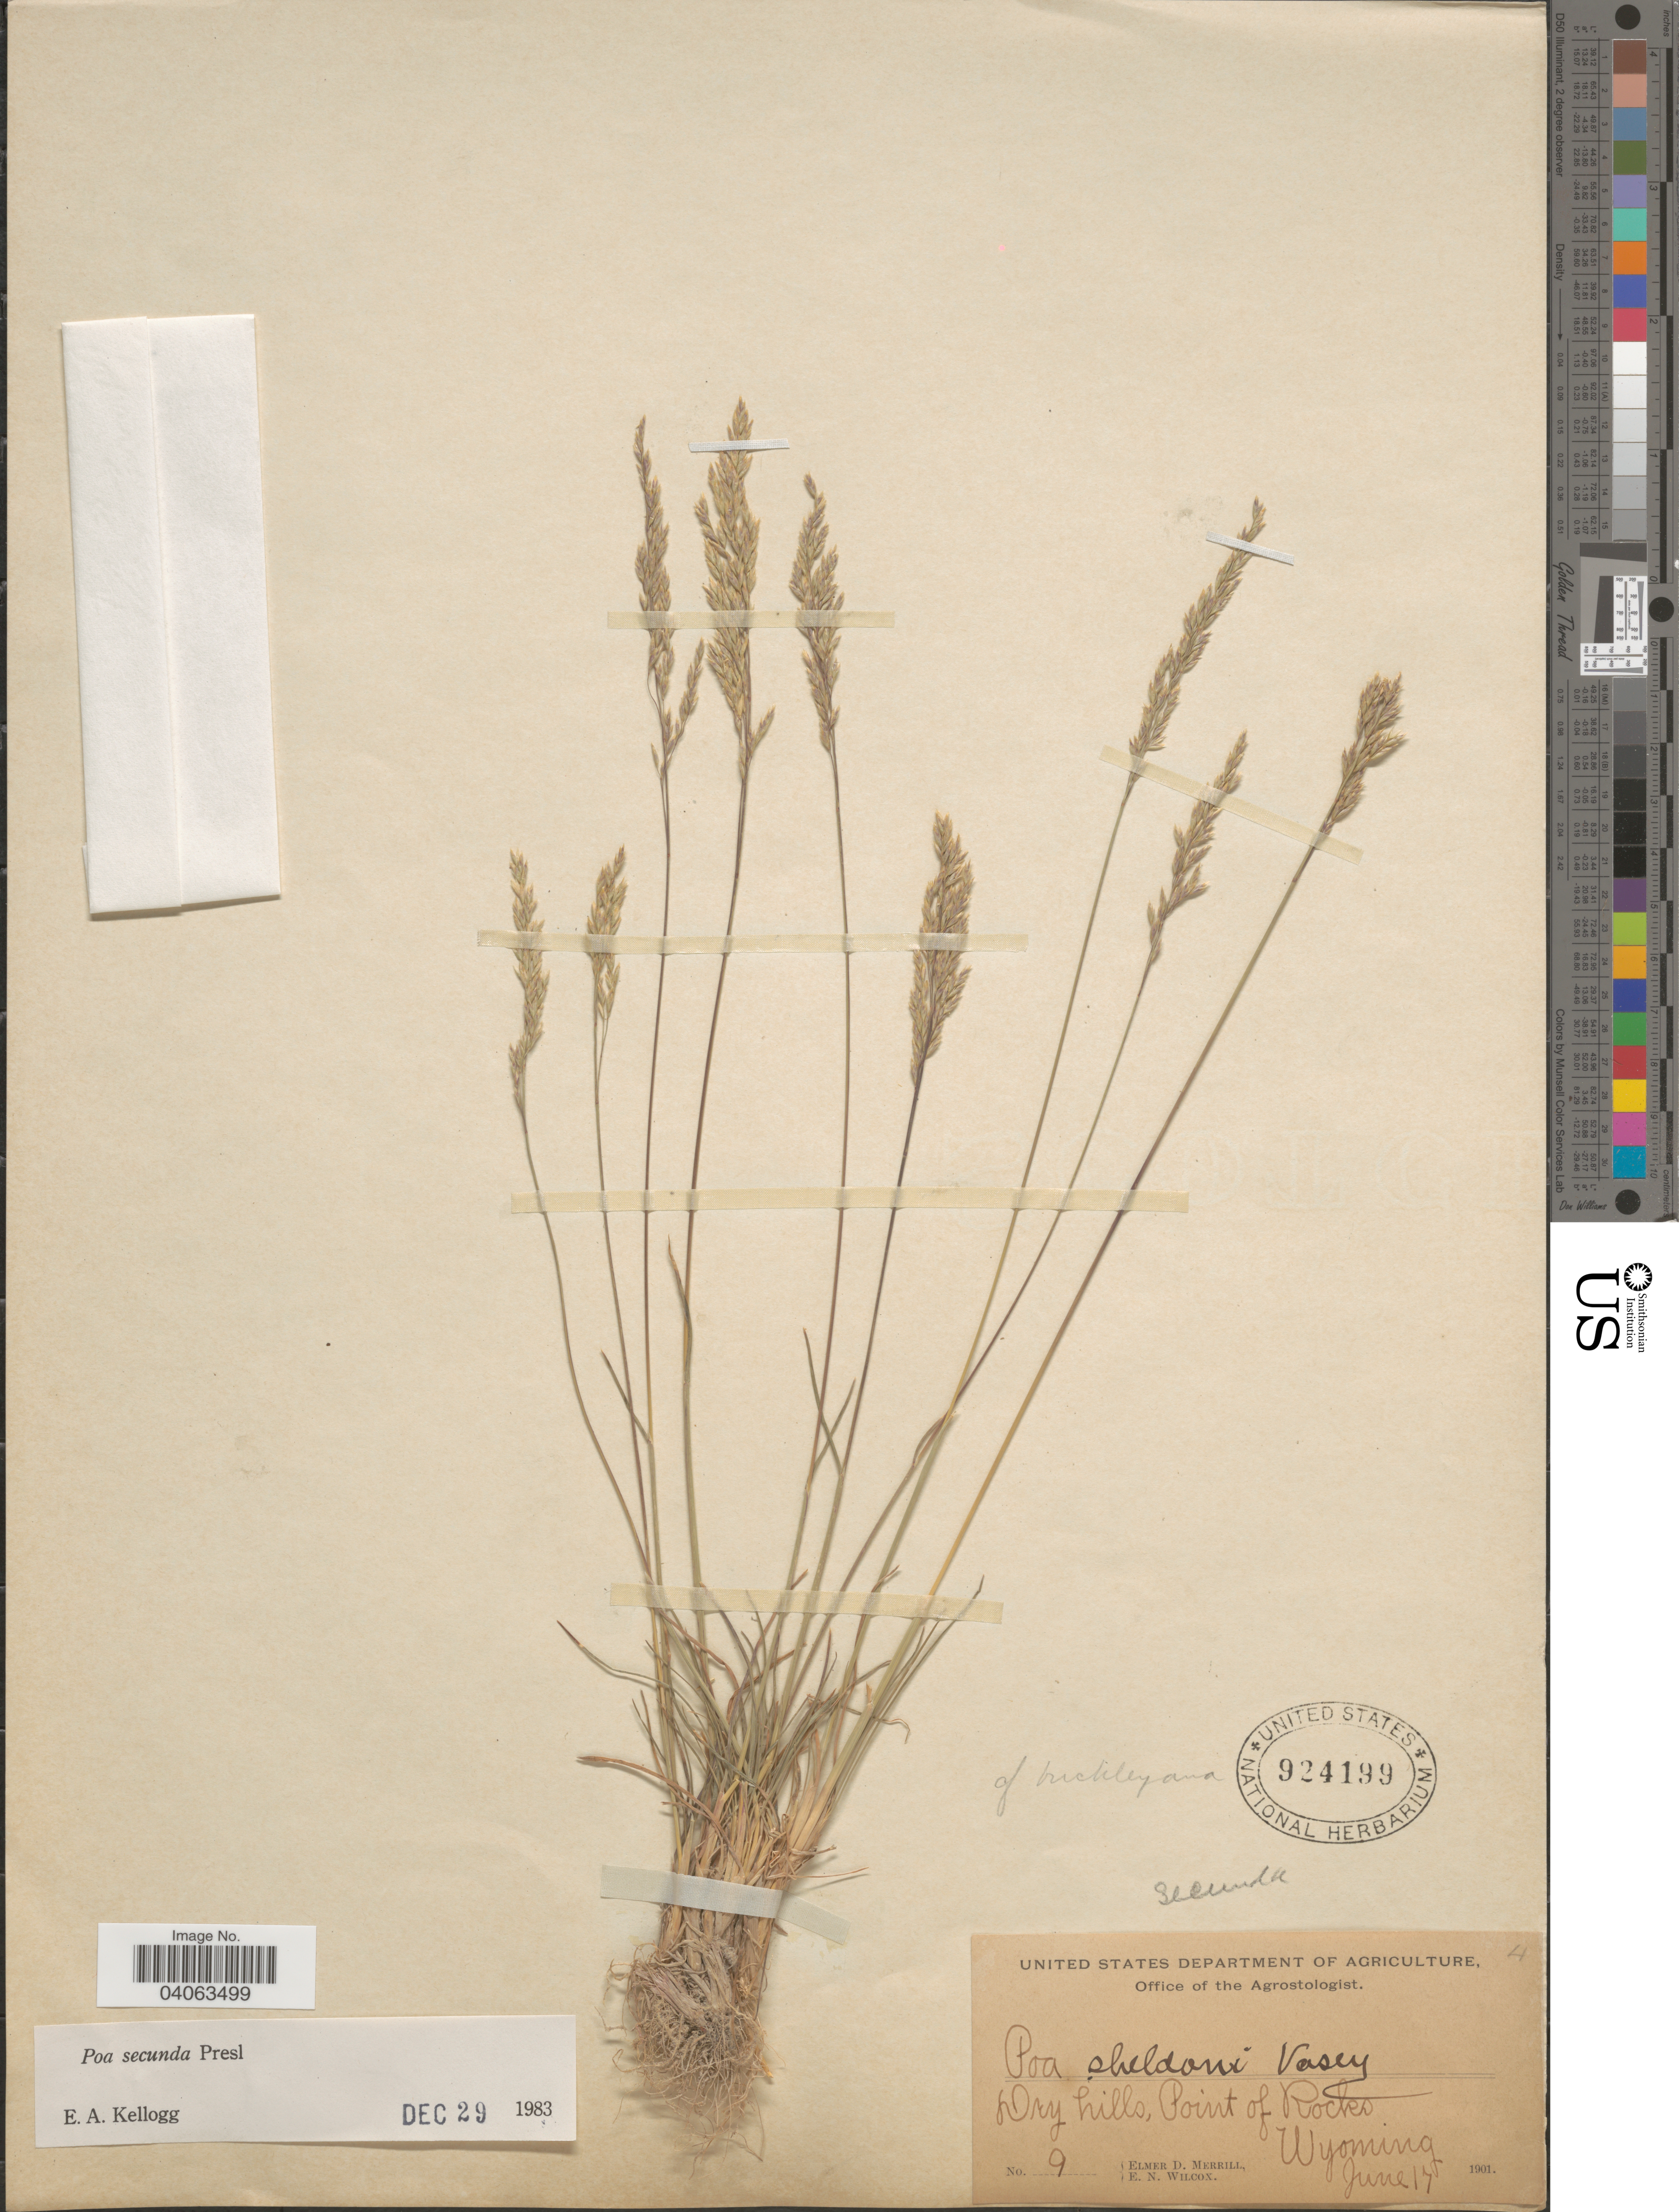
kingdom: Plantae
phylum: Tracheophyta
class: Liliopsida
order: Poales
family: Poaceae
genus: Poa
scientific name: Poa secunda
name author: J. Presl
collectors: E. D. Merrill & E. Wilcox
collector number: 9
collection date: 1901-06-17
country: United States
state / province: Wyoming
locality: Dry hills, Point of Rocks.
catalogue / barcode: US 924199